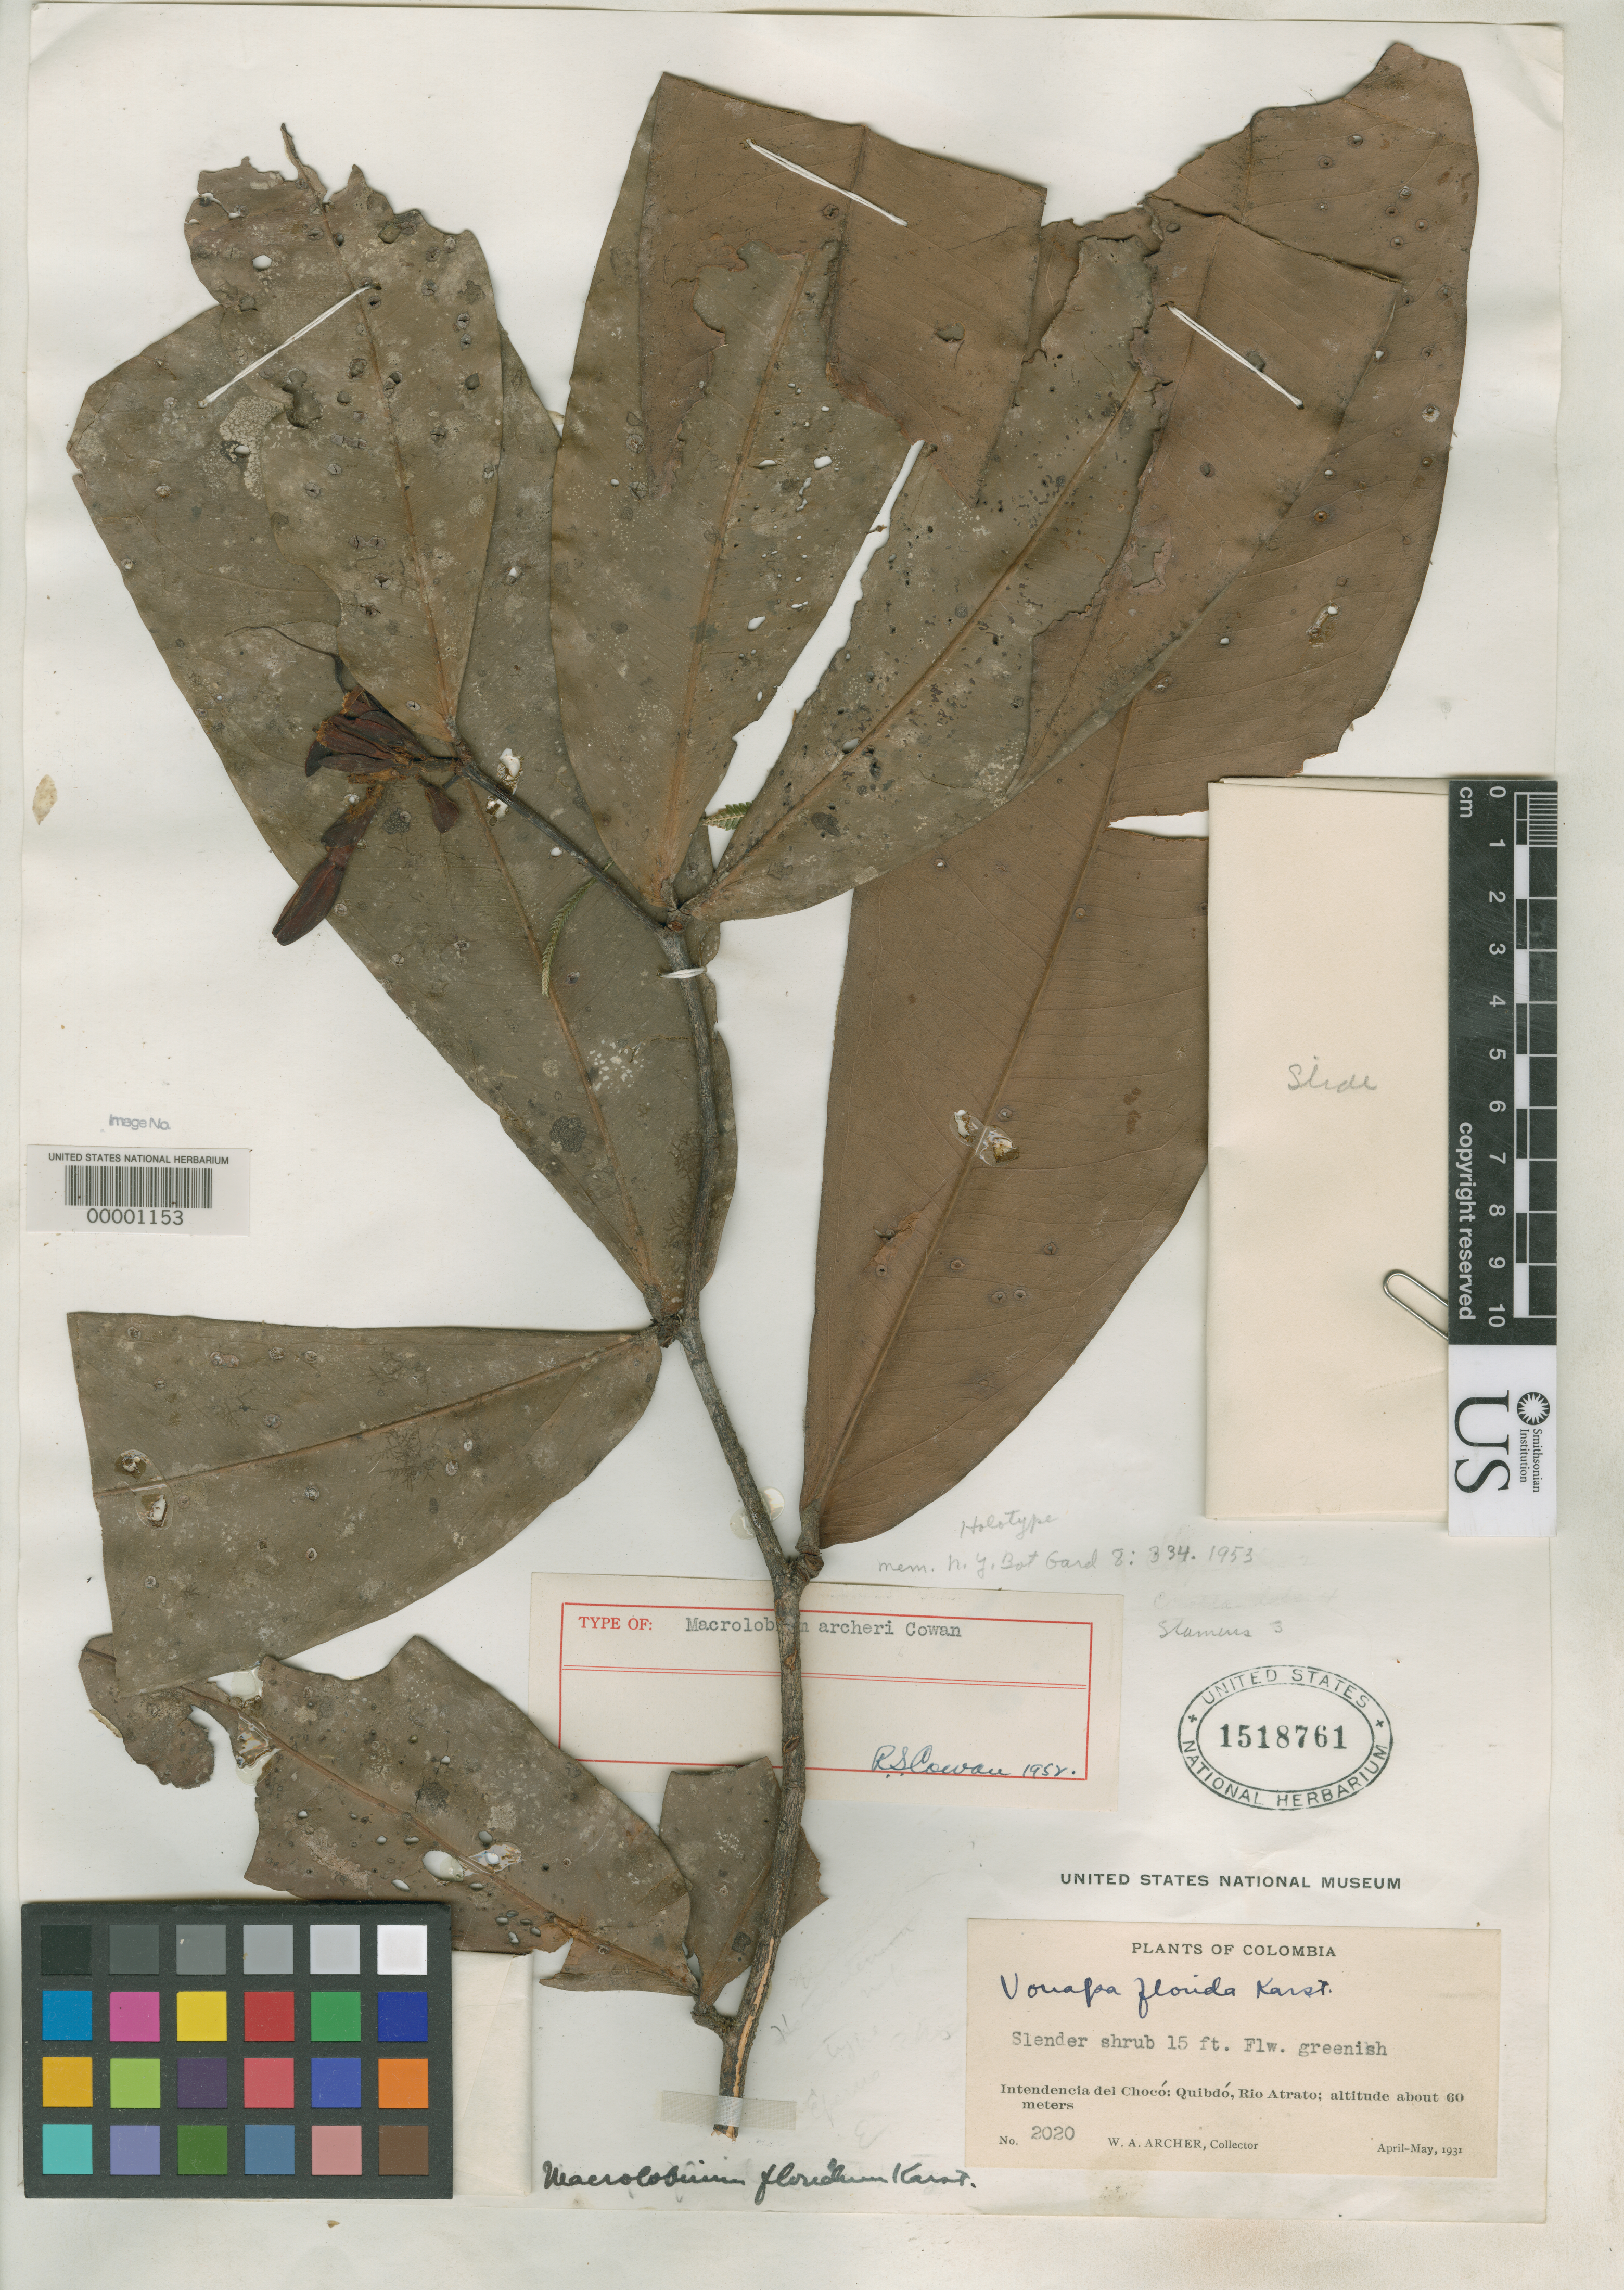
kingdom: Plantae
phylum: Tracheophyta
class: Magnoliopsida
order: Fabales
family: Fabaceae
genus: Macrolobium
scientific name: Macrolobium archeri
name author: R.S. Cowan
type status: Holotype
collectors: W. A. Archer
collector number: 2020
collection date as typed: Apr 1931 to -- May 1931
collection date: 1931-04/1931-05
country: Colombia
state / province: Chocó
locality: Quibdo, Rio Atrato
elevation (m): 60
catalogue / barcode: US 1518761